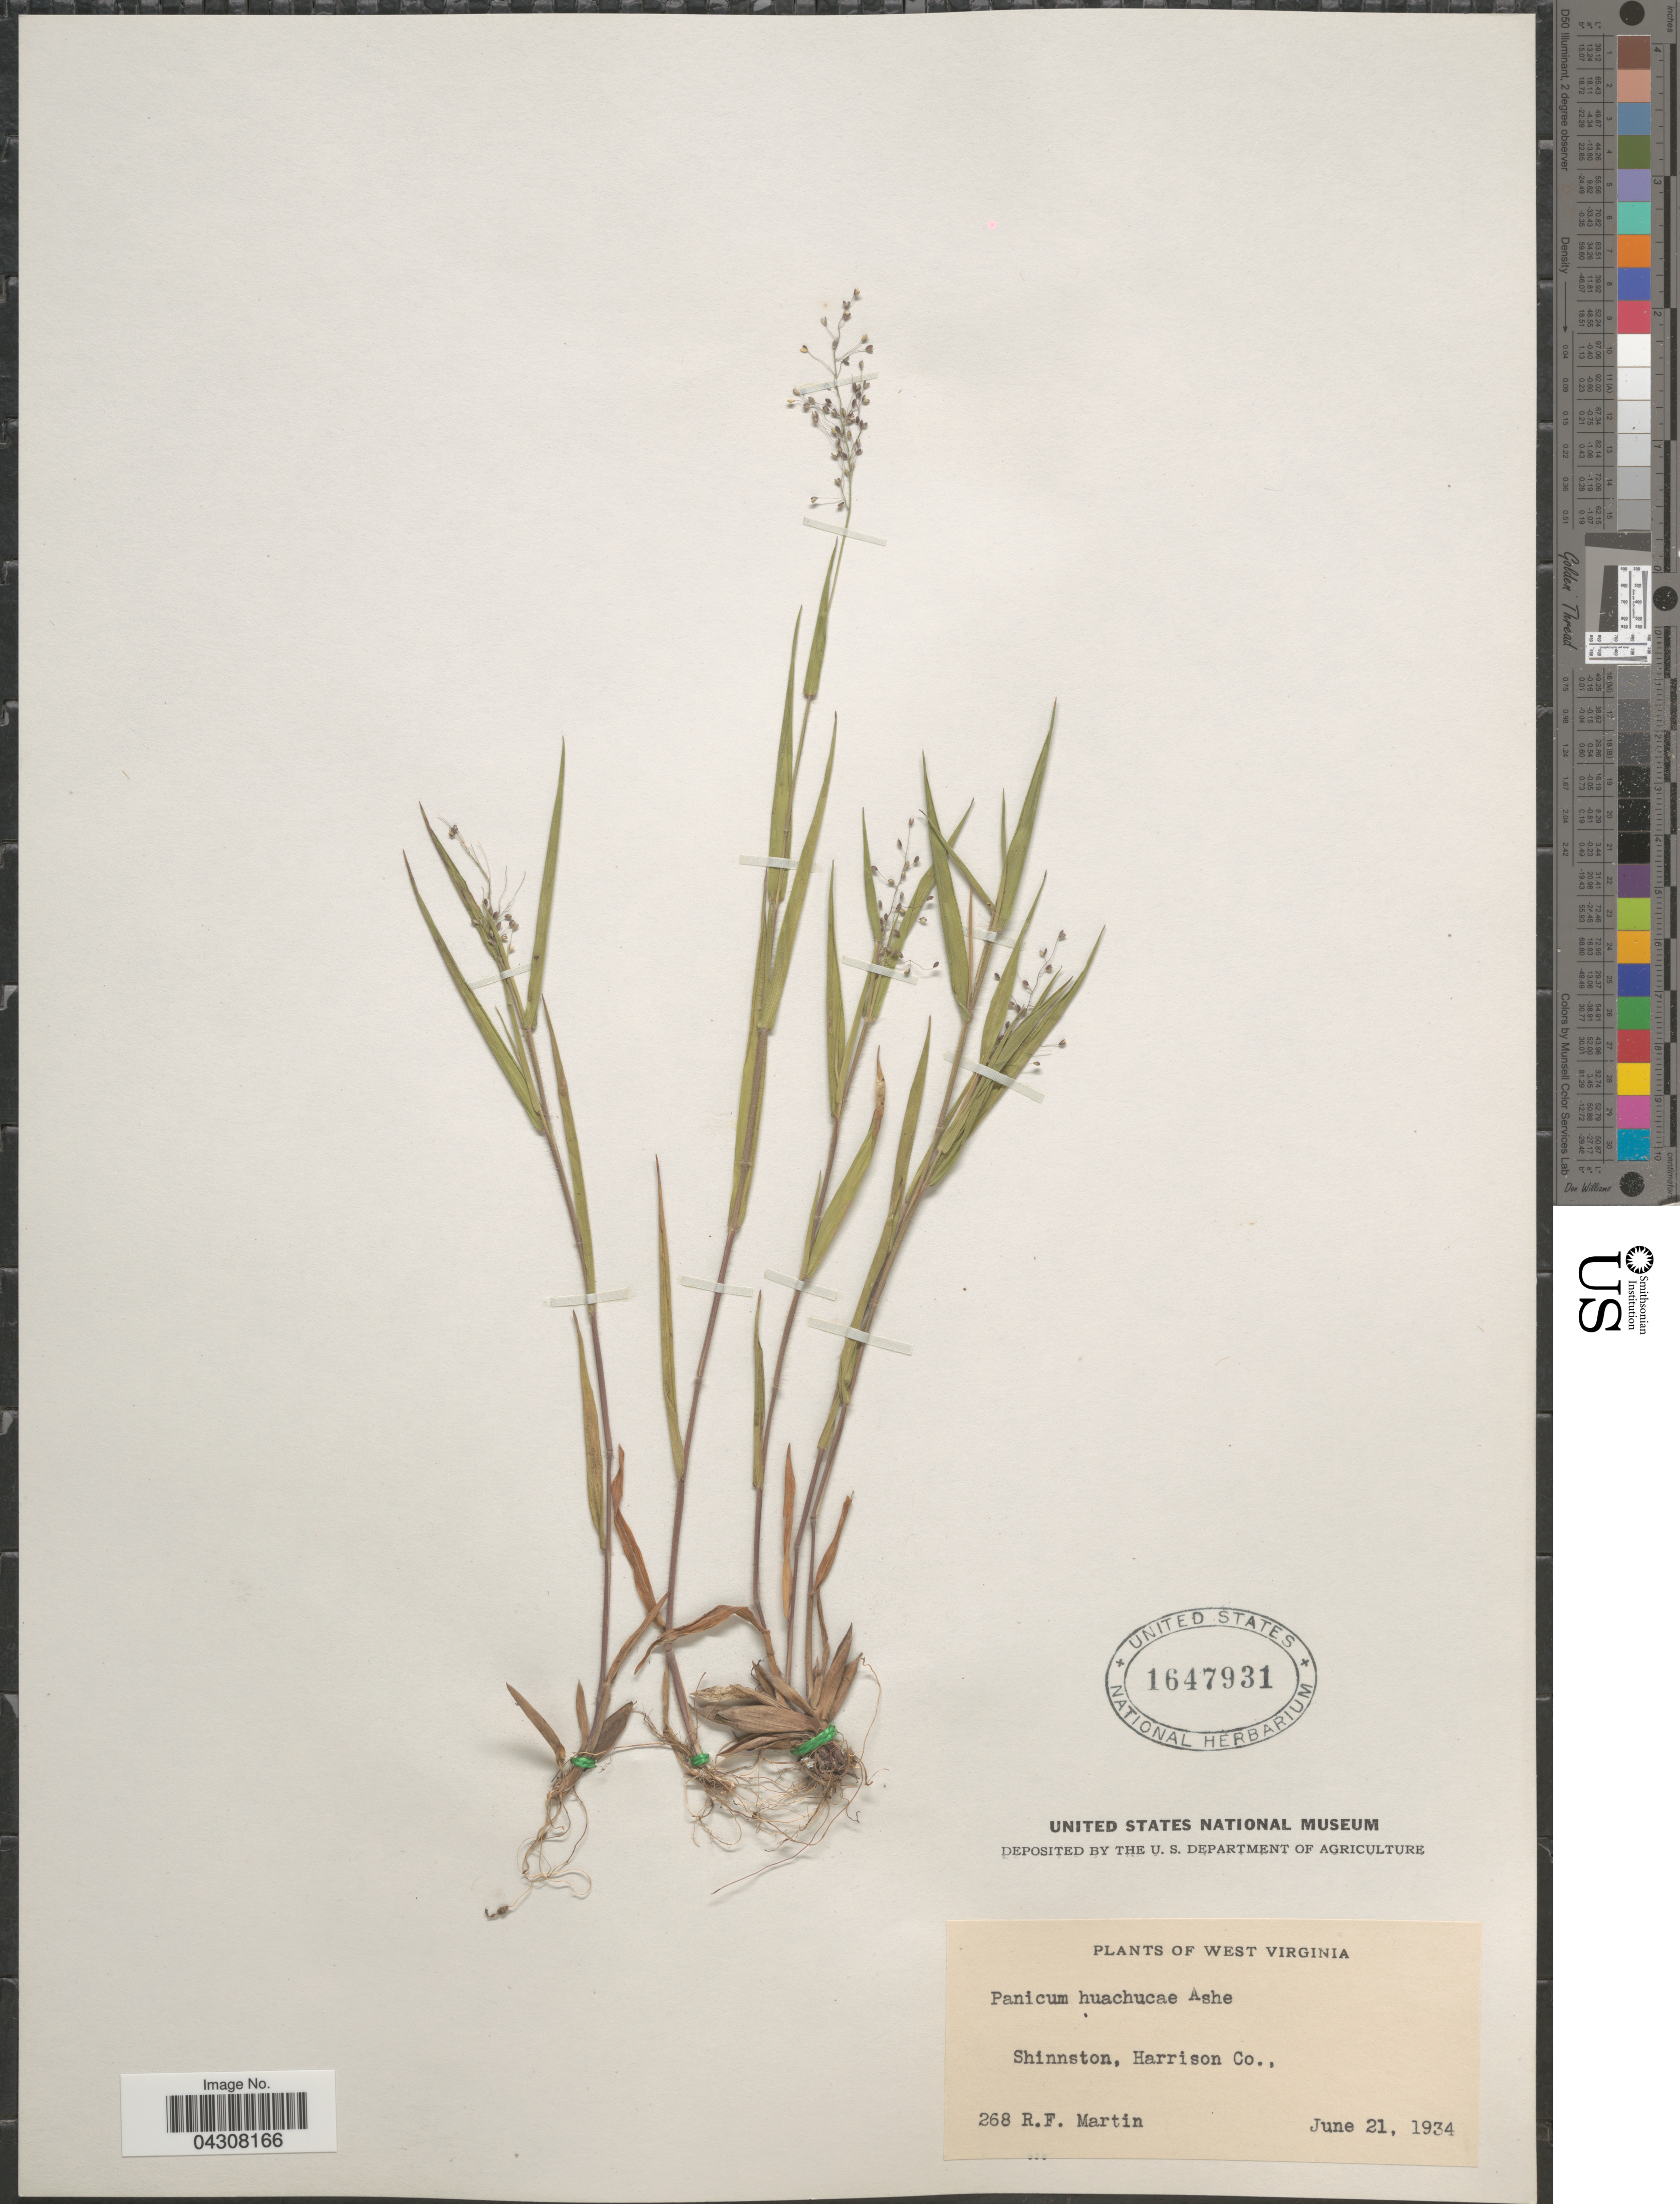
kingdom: Plantae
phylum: Tracheophyta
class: Liliopsida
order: Poales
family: Poaceae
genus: Dichanthelium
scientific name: Dichanthelium acuminatum var. acuminatum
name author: (Sw.) Gould & C.A. Clark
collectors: R. F. Martin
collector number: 268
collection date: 1934-06-21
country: United States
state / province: West Virginia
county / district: Harrison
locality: Shinnston, Harrison Co.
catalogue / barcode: US 1647931